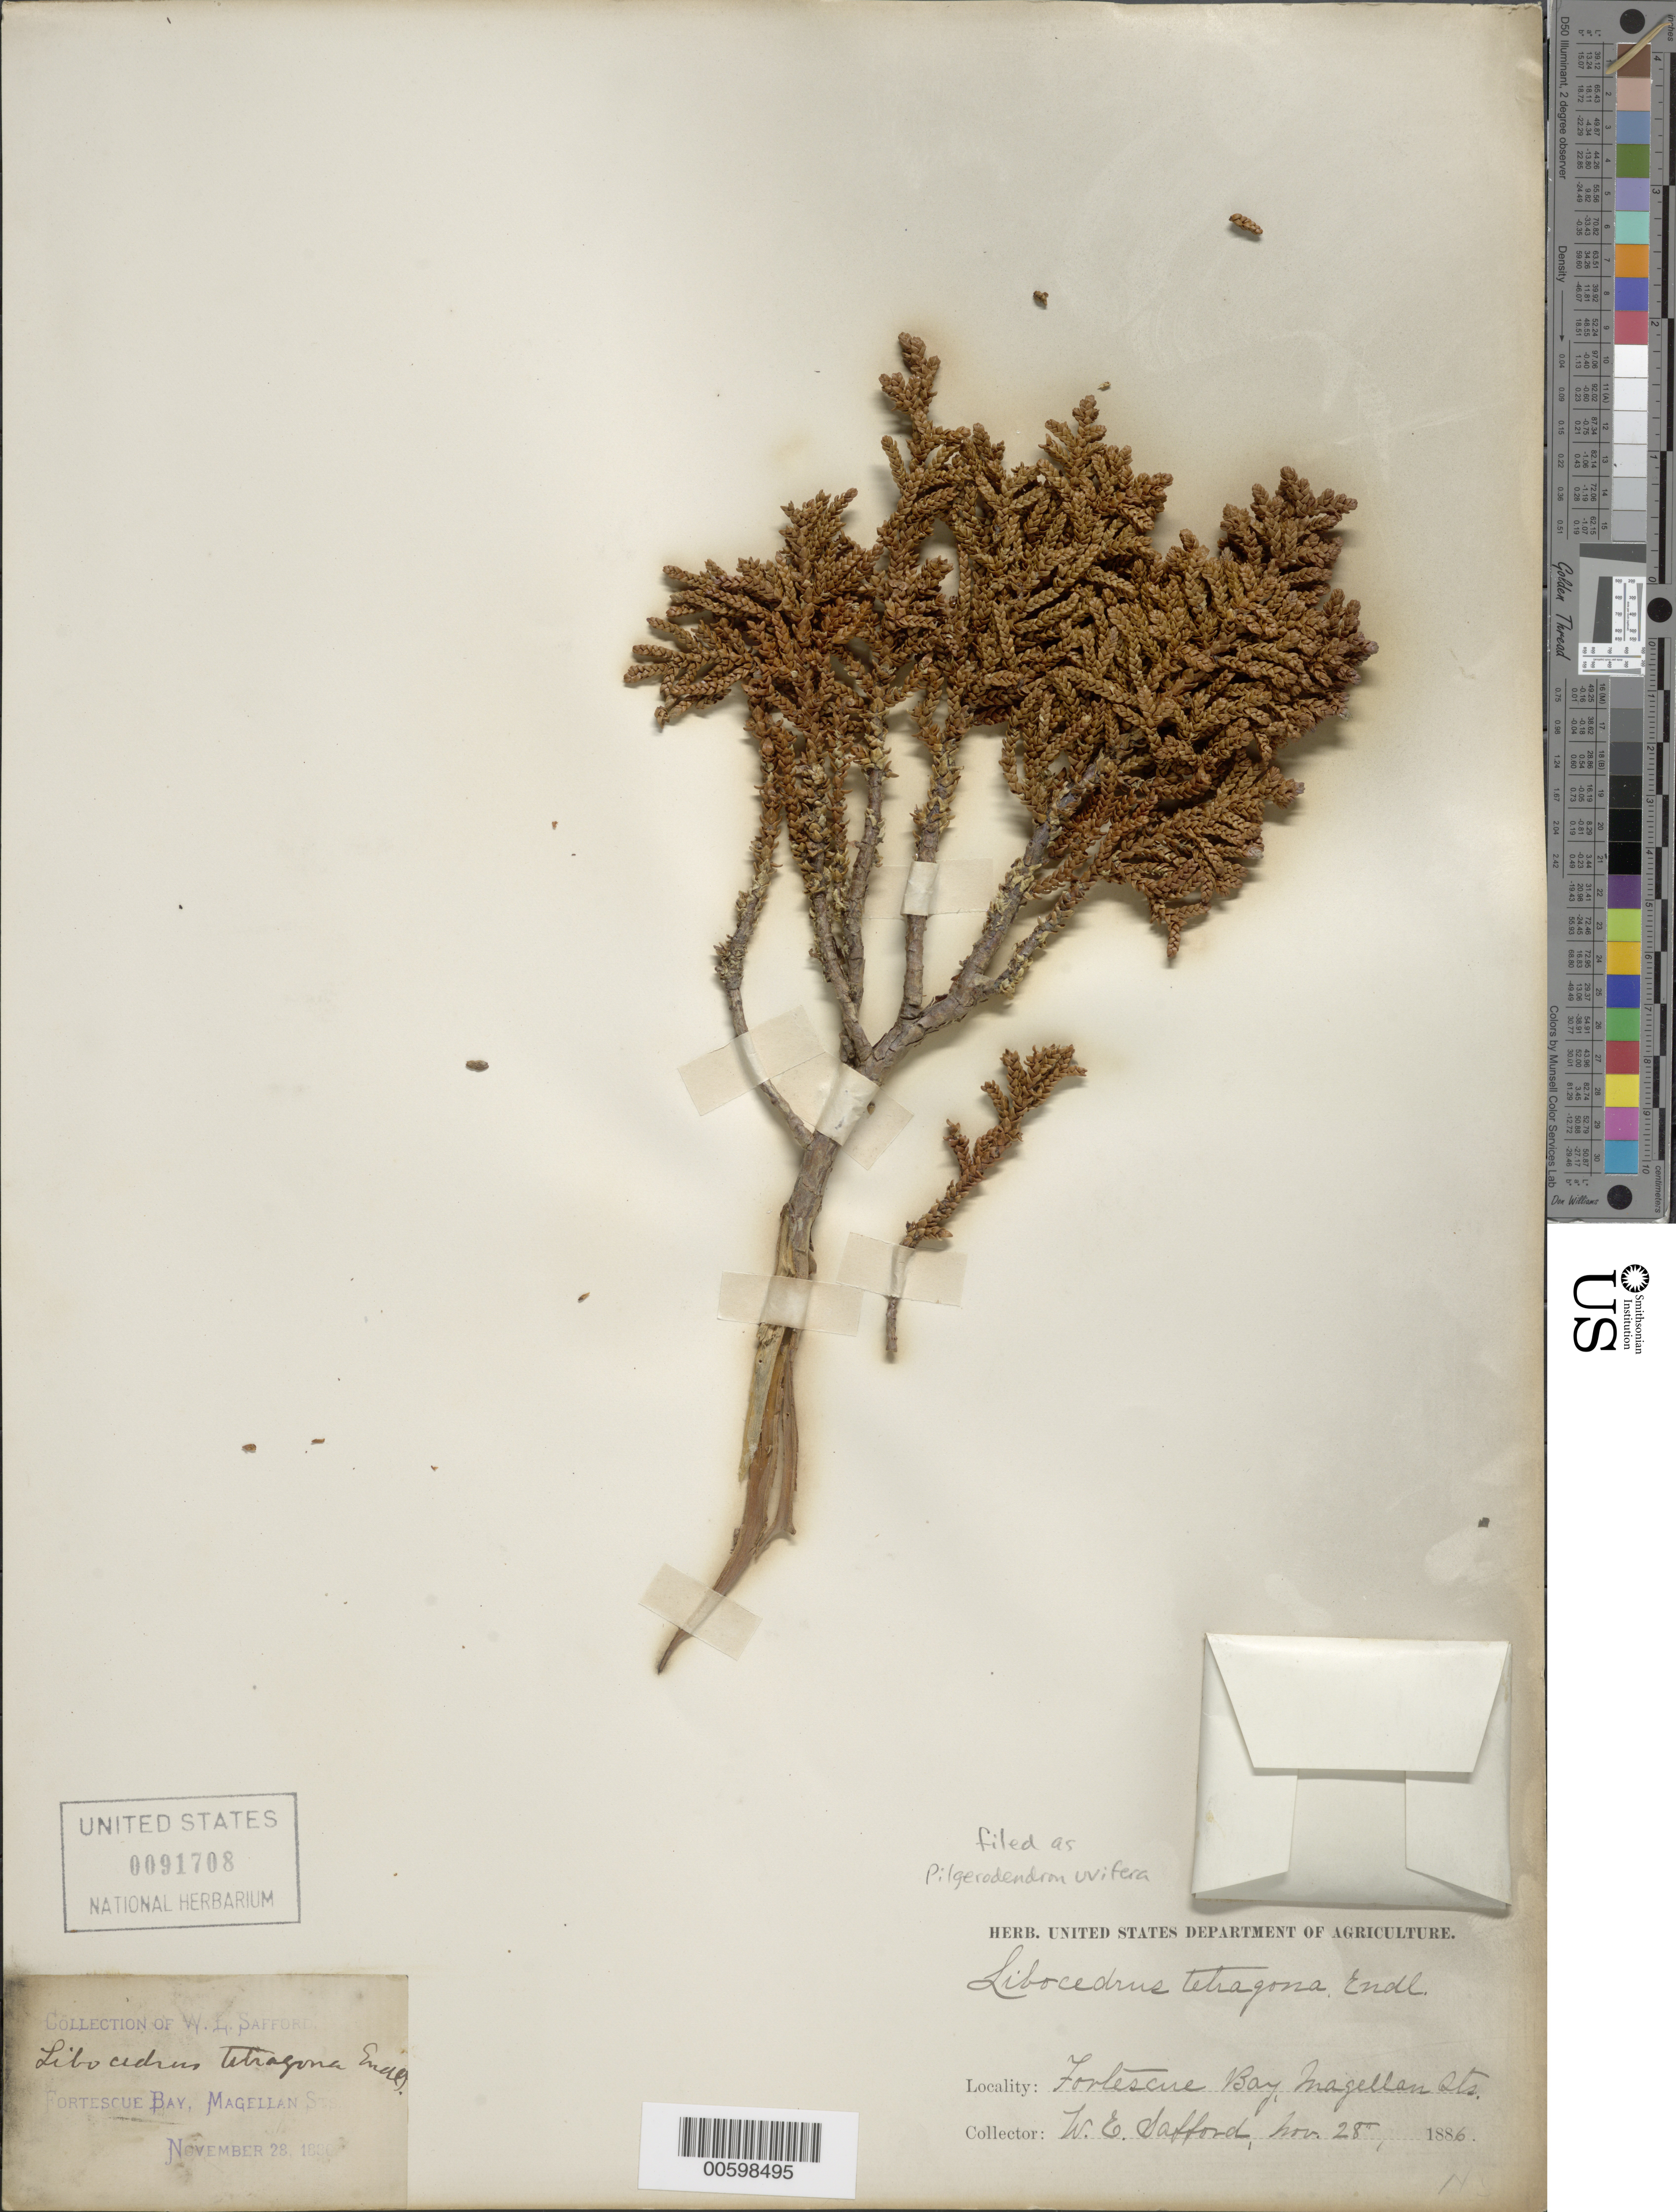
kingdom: Plantae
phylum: Tracheophyta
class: Pinopsida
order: Pinales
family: Cupressaceae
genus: Pilgerodendron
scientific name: Pilgerodendron uviferum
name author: Florin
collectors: W. E. Safford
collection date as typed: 28 Nov 1886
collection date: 1886-11-28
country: Chile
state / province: Magallanes y de la Antártica Chilena (XII)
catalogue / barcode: US 91708